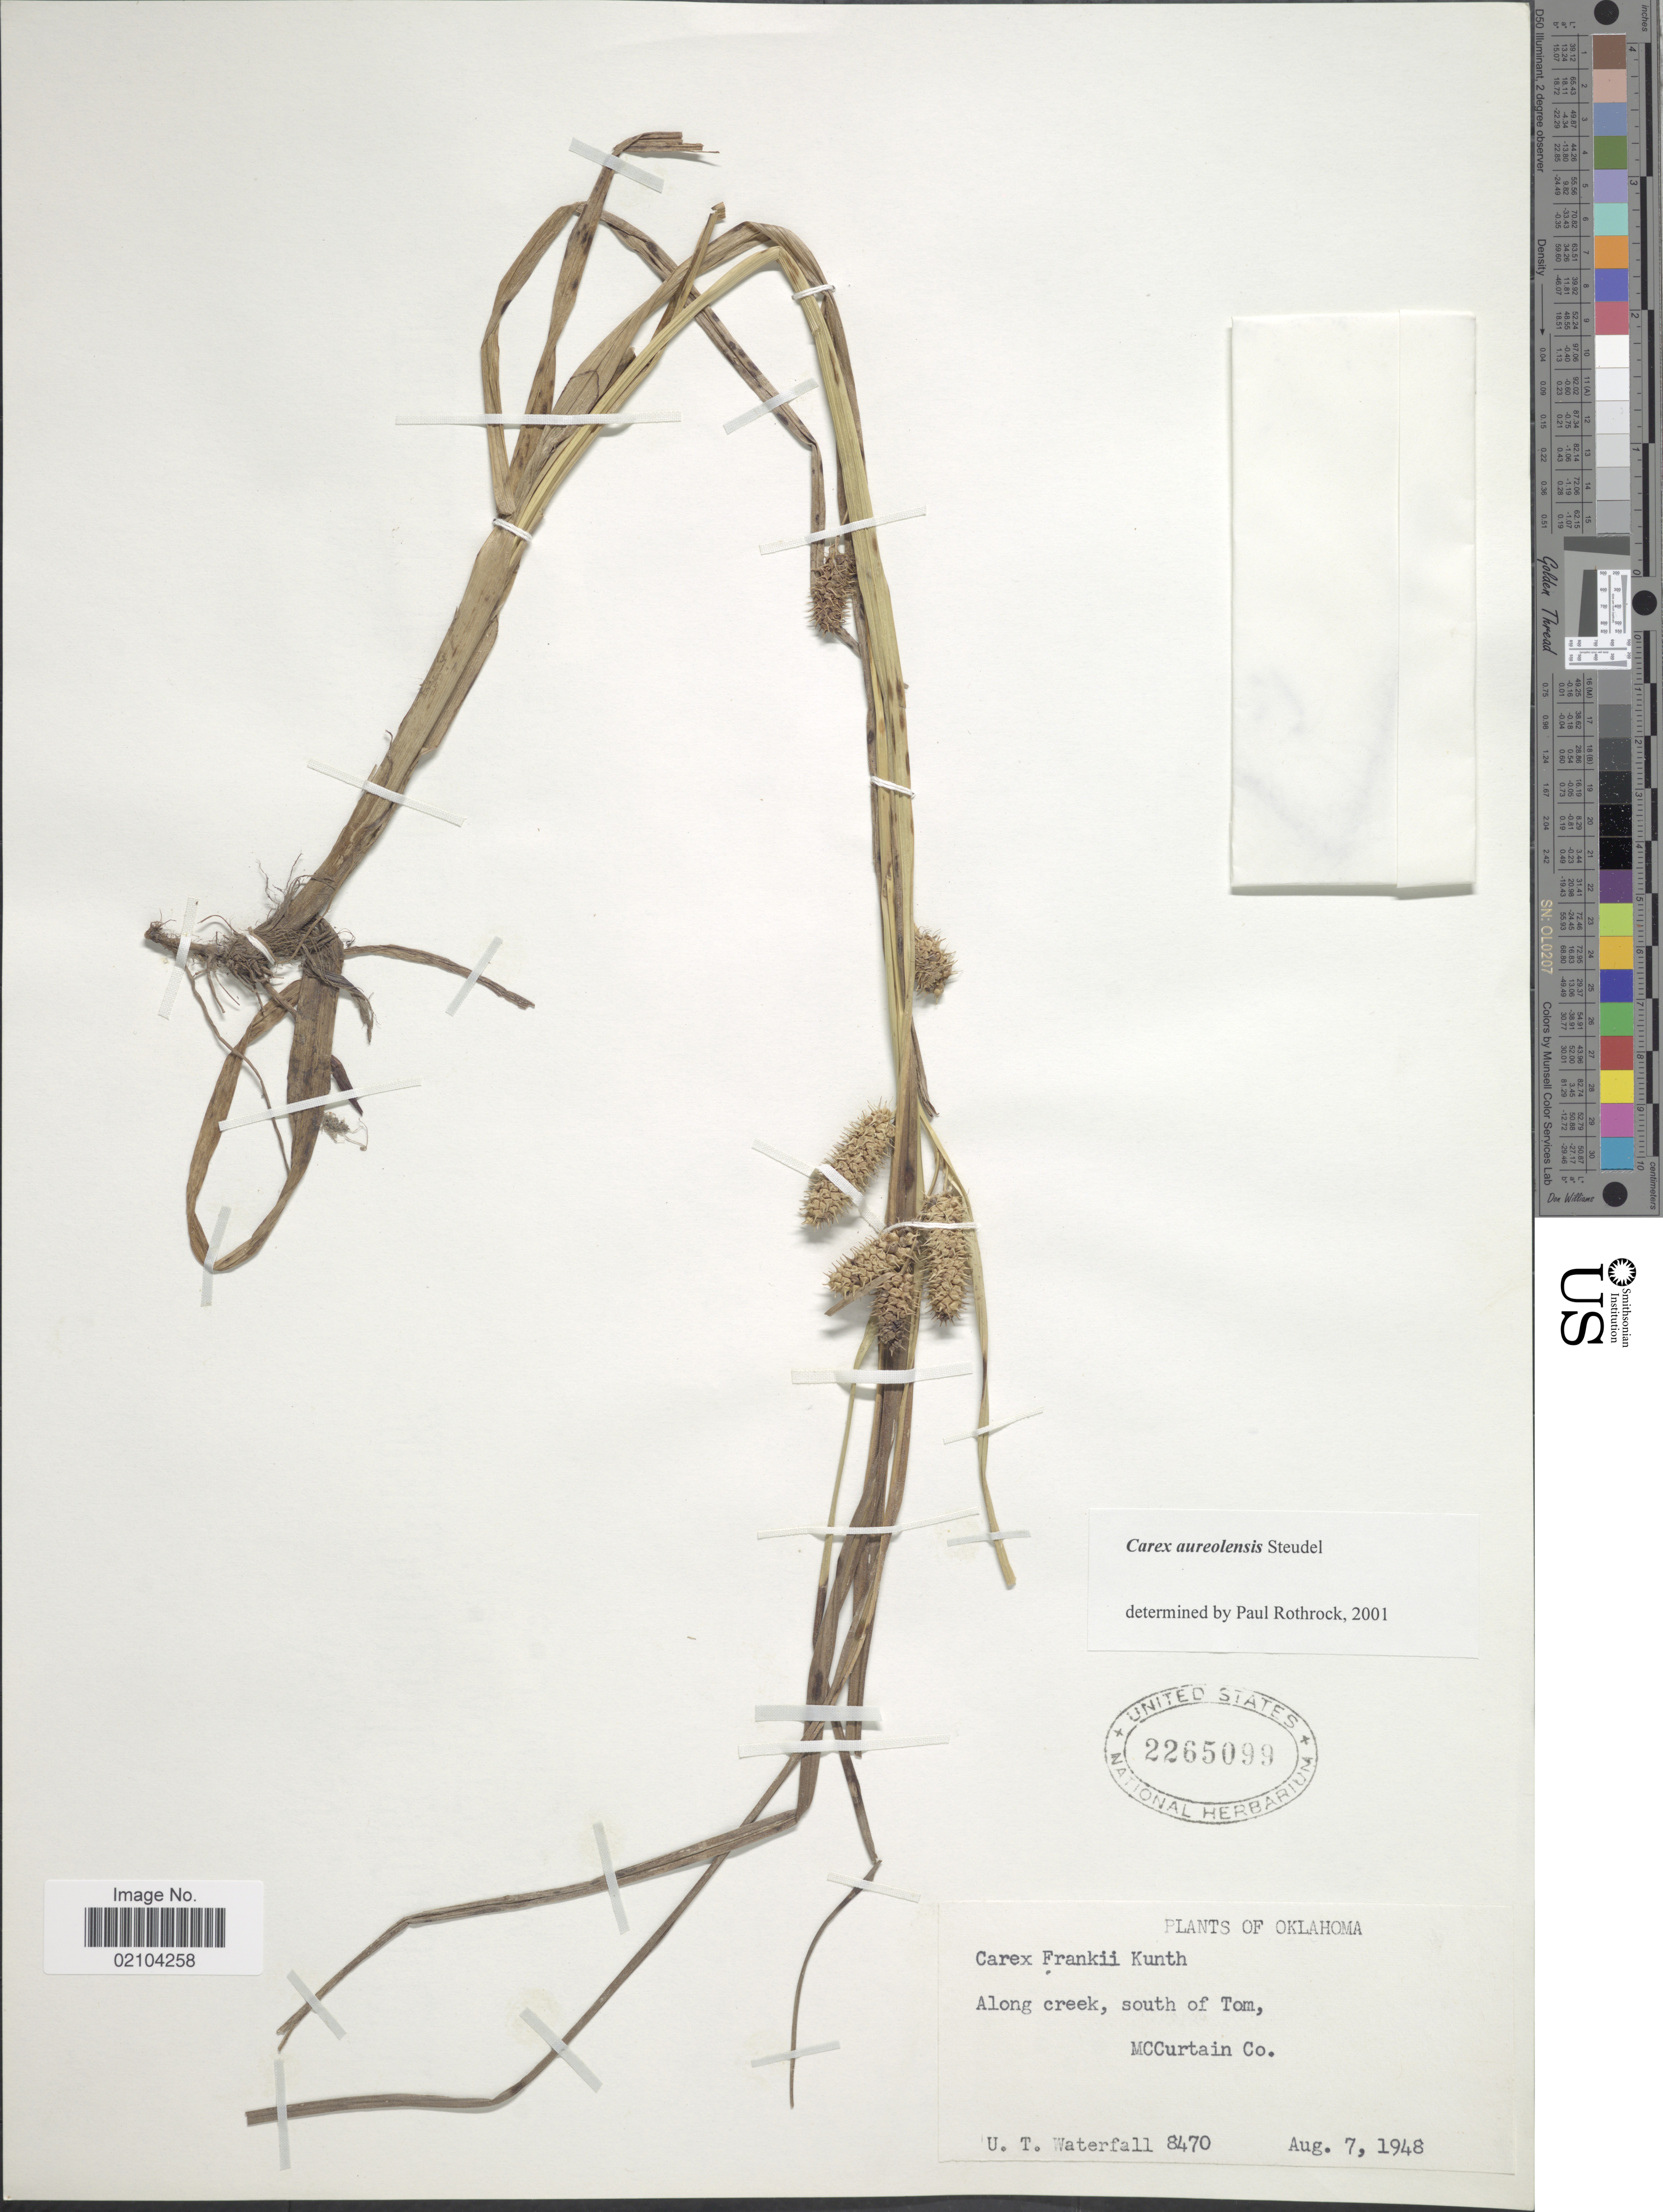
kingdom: Plantae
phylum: Tracheophyta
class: Liliopsida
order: Poales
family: Cyperaceae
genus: Carex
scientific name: Carex aureolensis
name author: Steud.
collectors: U. T. Waterfall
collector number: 8470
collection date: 1948-08-07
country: United States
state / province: Oklahoma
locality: Along Creek, south of Tom, McCurtain Co.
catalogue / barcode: US 2265099